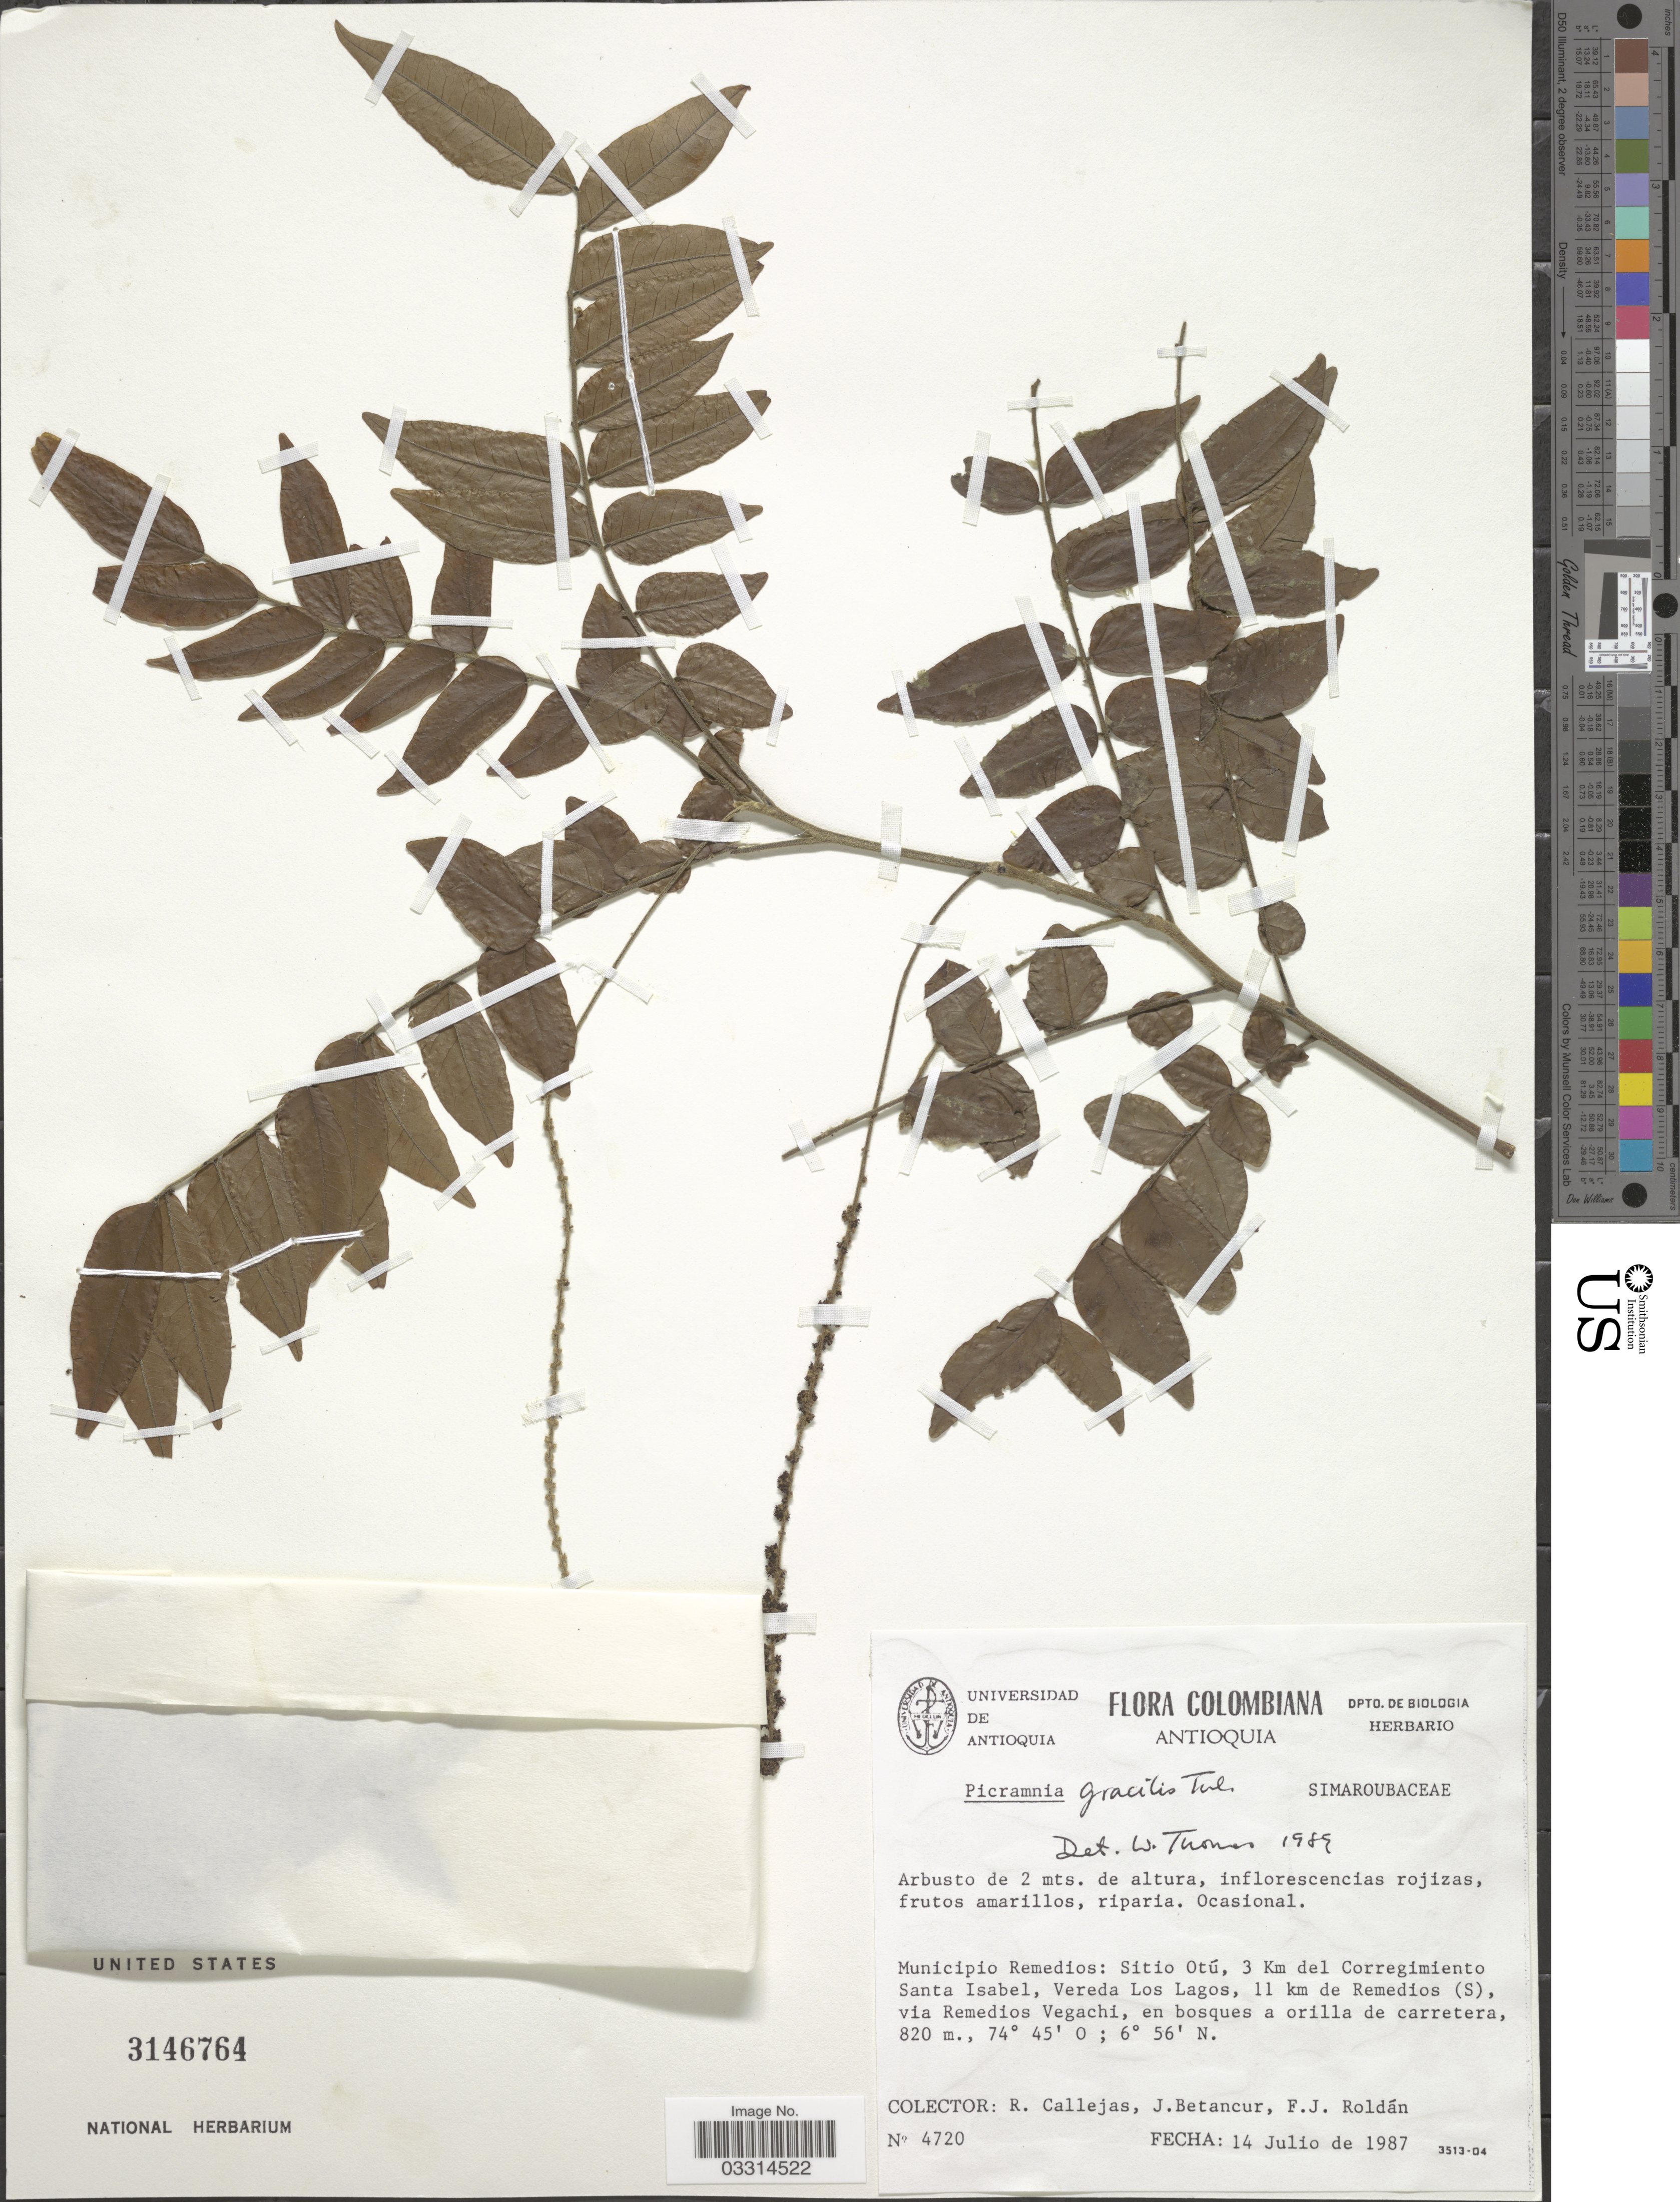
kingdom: Plantae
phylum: Tracheophyta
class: Magnoliopsida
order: Picramniales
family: Picramniaceae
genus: Picramnia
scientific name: Picramnia gracilis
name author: Tul.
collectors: R. Callejas, J. Betancur & F. J. Roldán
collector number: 4720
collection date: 1987-07-14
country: Colombia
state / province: Antioquia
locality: Municipio Remdios: Sitio Otú, 3 Km del Corregimiento Santa Isabel, Vereda Los Lagos, 11 km de Remedios (S) via Remedios Vegachi, en bosques a orilla de carretera.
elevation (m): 820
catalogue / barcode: US 3146764